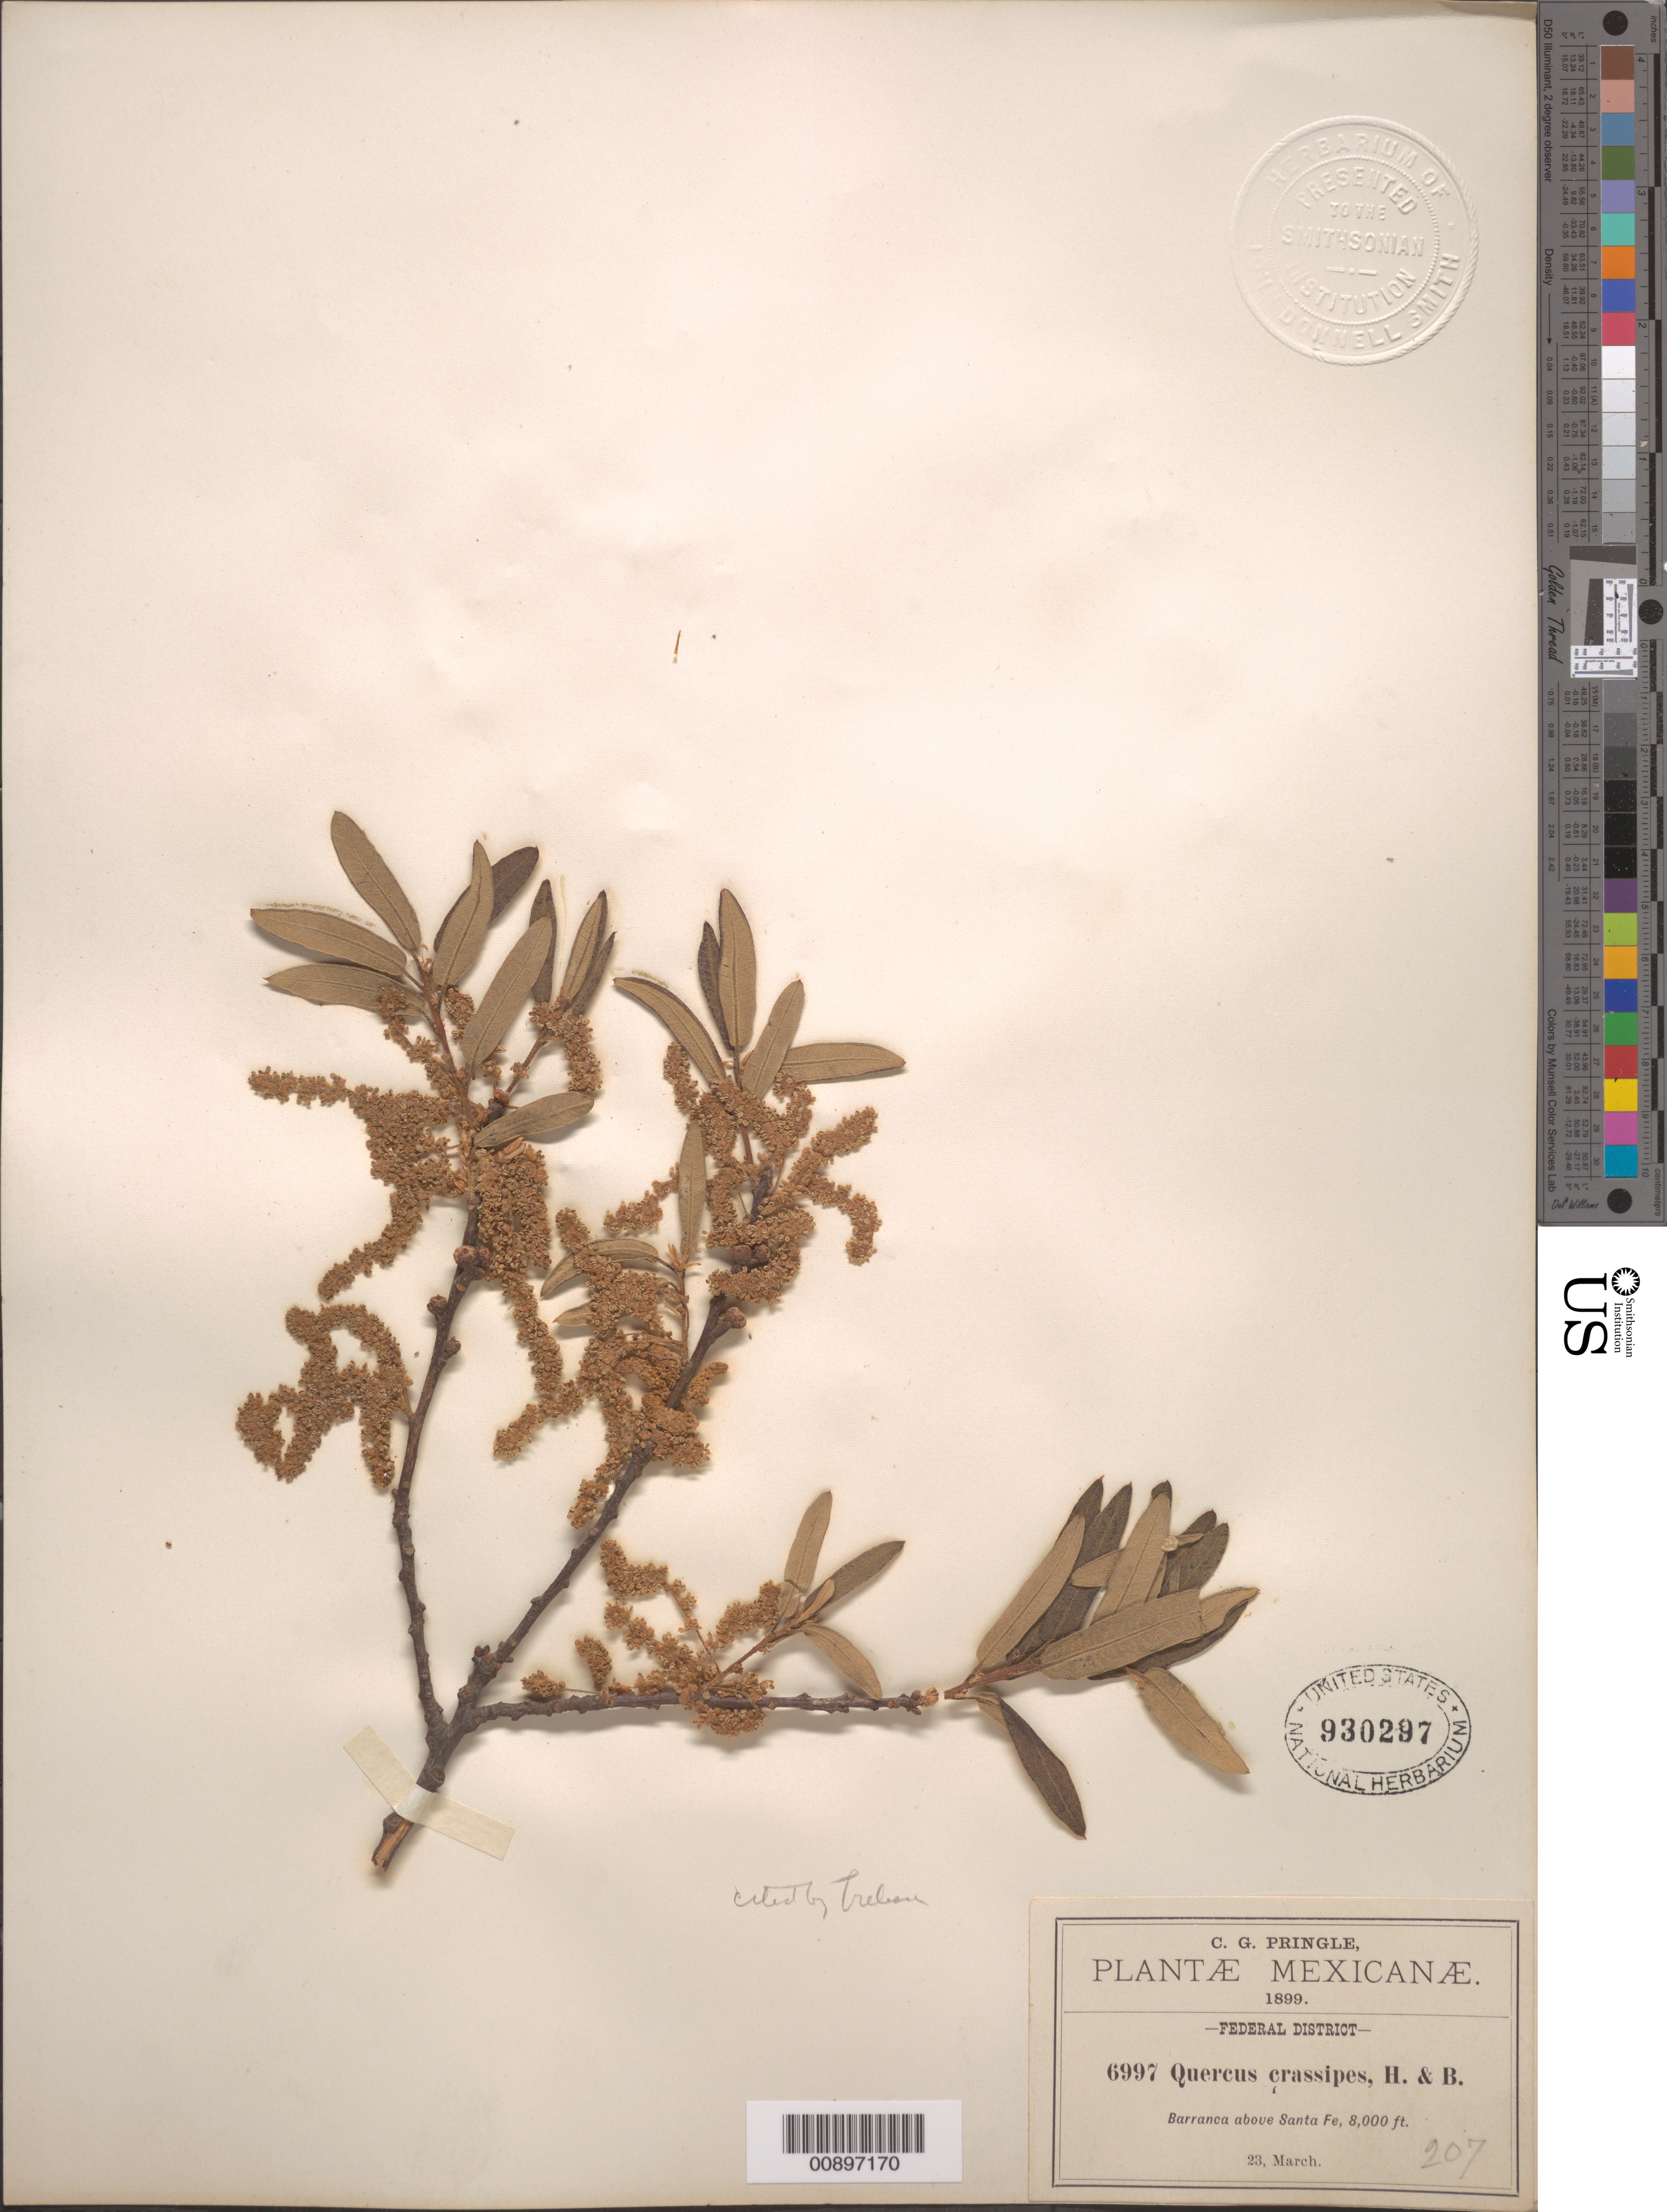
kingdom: Plantae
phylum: Tracheophyta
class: Magnoliopsida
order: Fagales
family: Fagaceae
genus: Quercus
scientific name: Quercus crassipes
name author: Humb. & Bonpl.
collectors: C. G. Pringle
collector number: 6997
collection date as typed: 23 Mar 1899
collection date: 1899-03-23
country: Mexico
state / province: Distrito Federal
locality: Barranca above Santa Fé, Federal District.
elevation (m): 2438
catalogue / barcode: US 930297